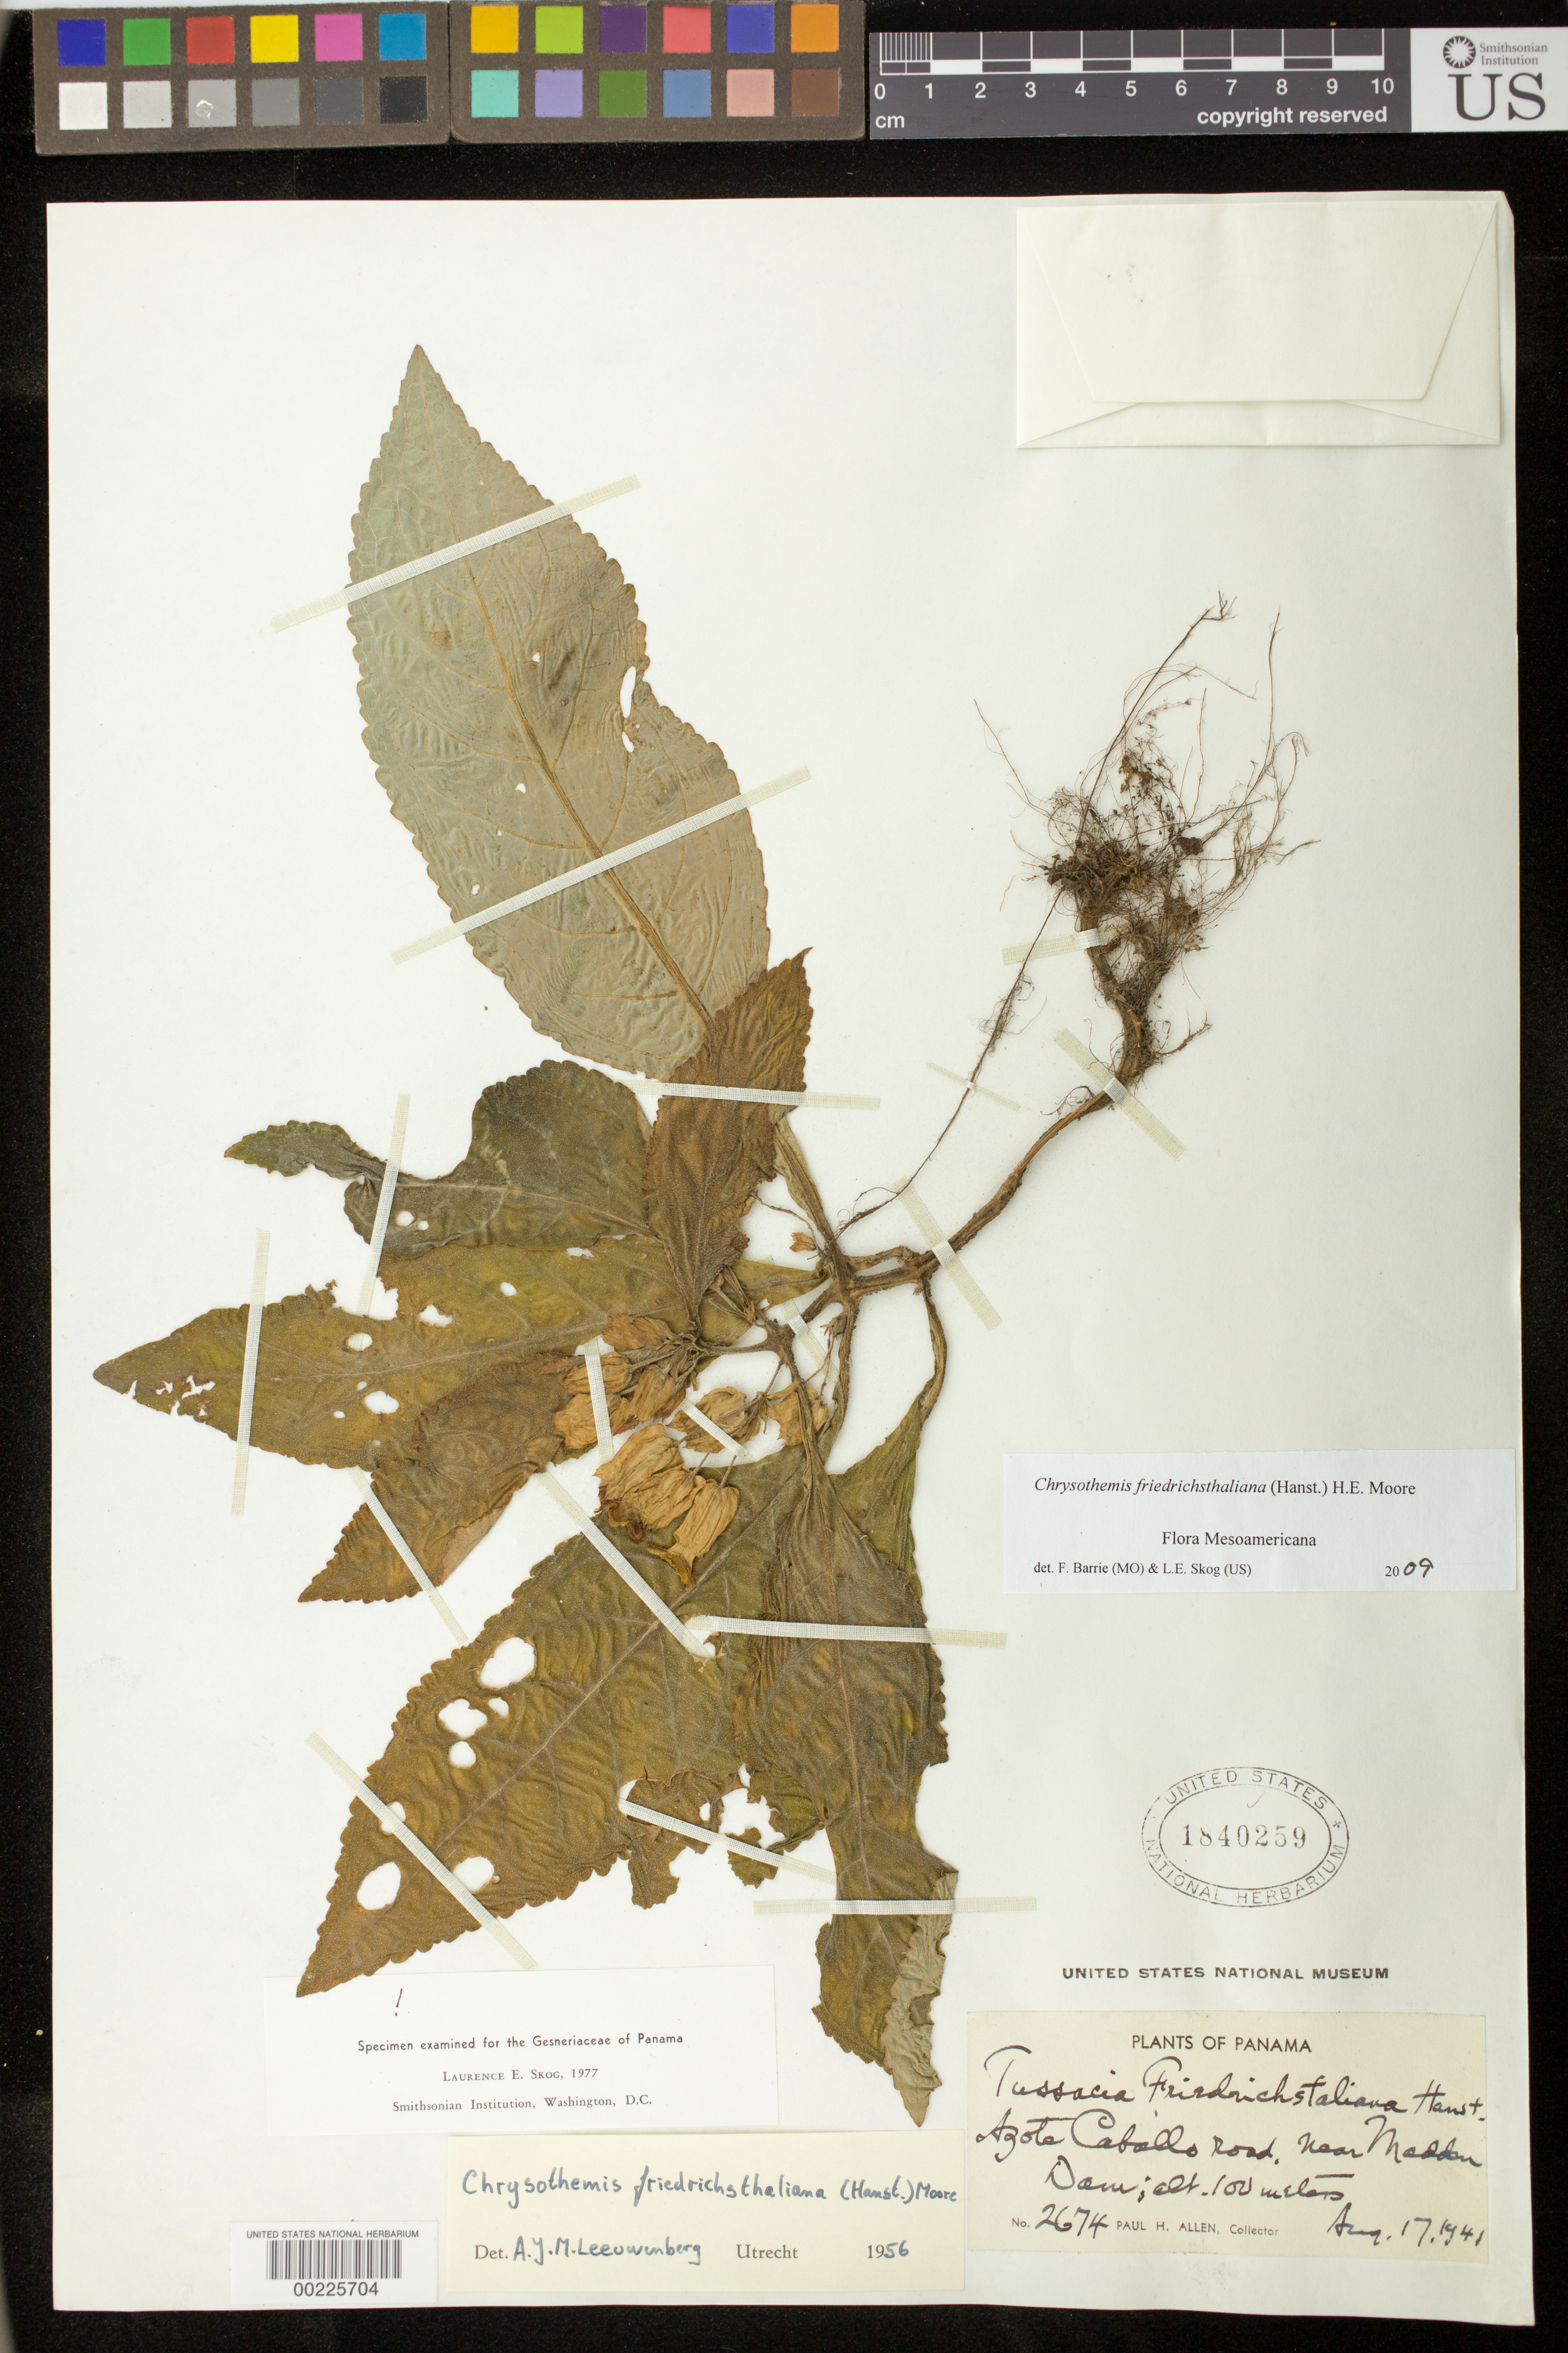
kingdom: Plantae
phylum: Tracheophyta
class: Magnoliopsida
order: Lamiales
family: Gesneriaceae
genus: Chrysothemis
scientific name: Chrysothemis friedrichsthaliana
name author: (Hanst.) H.E. Moore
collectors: P. H. Allen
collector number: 2674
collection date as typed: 17 Aug 1941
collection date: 1941-08-17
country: Panama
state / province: Colón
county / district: Canal Zone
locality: Azote Caballo road, near Madden dam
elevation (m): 100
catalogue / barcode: US 1840259